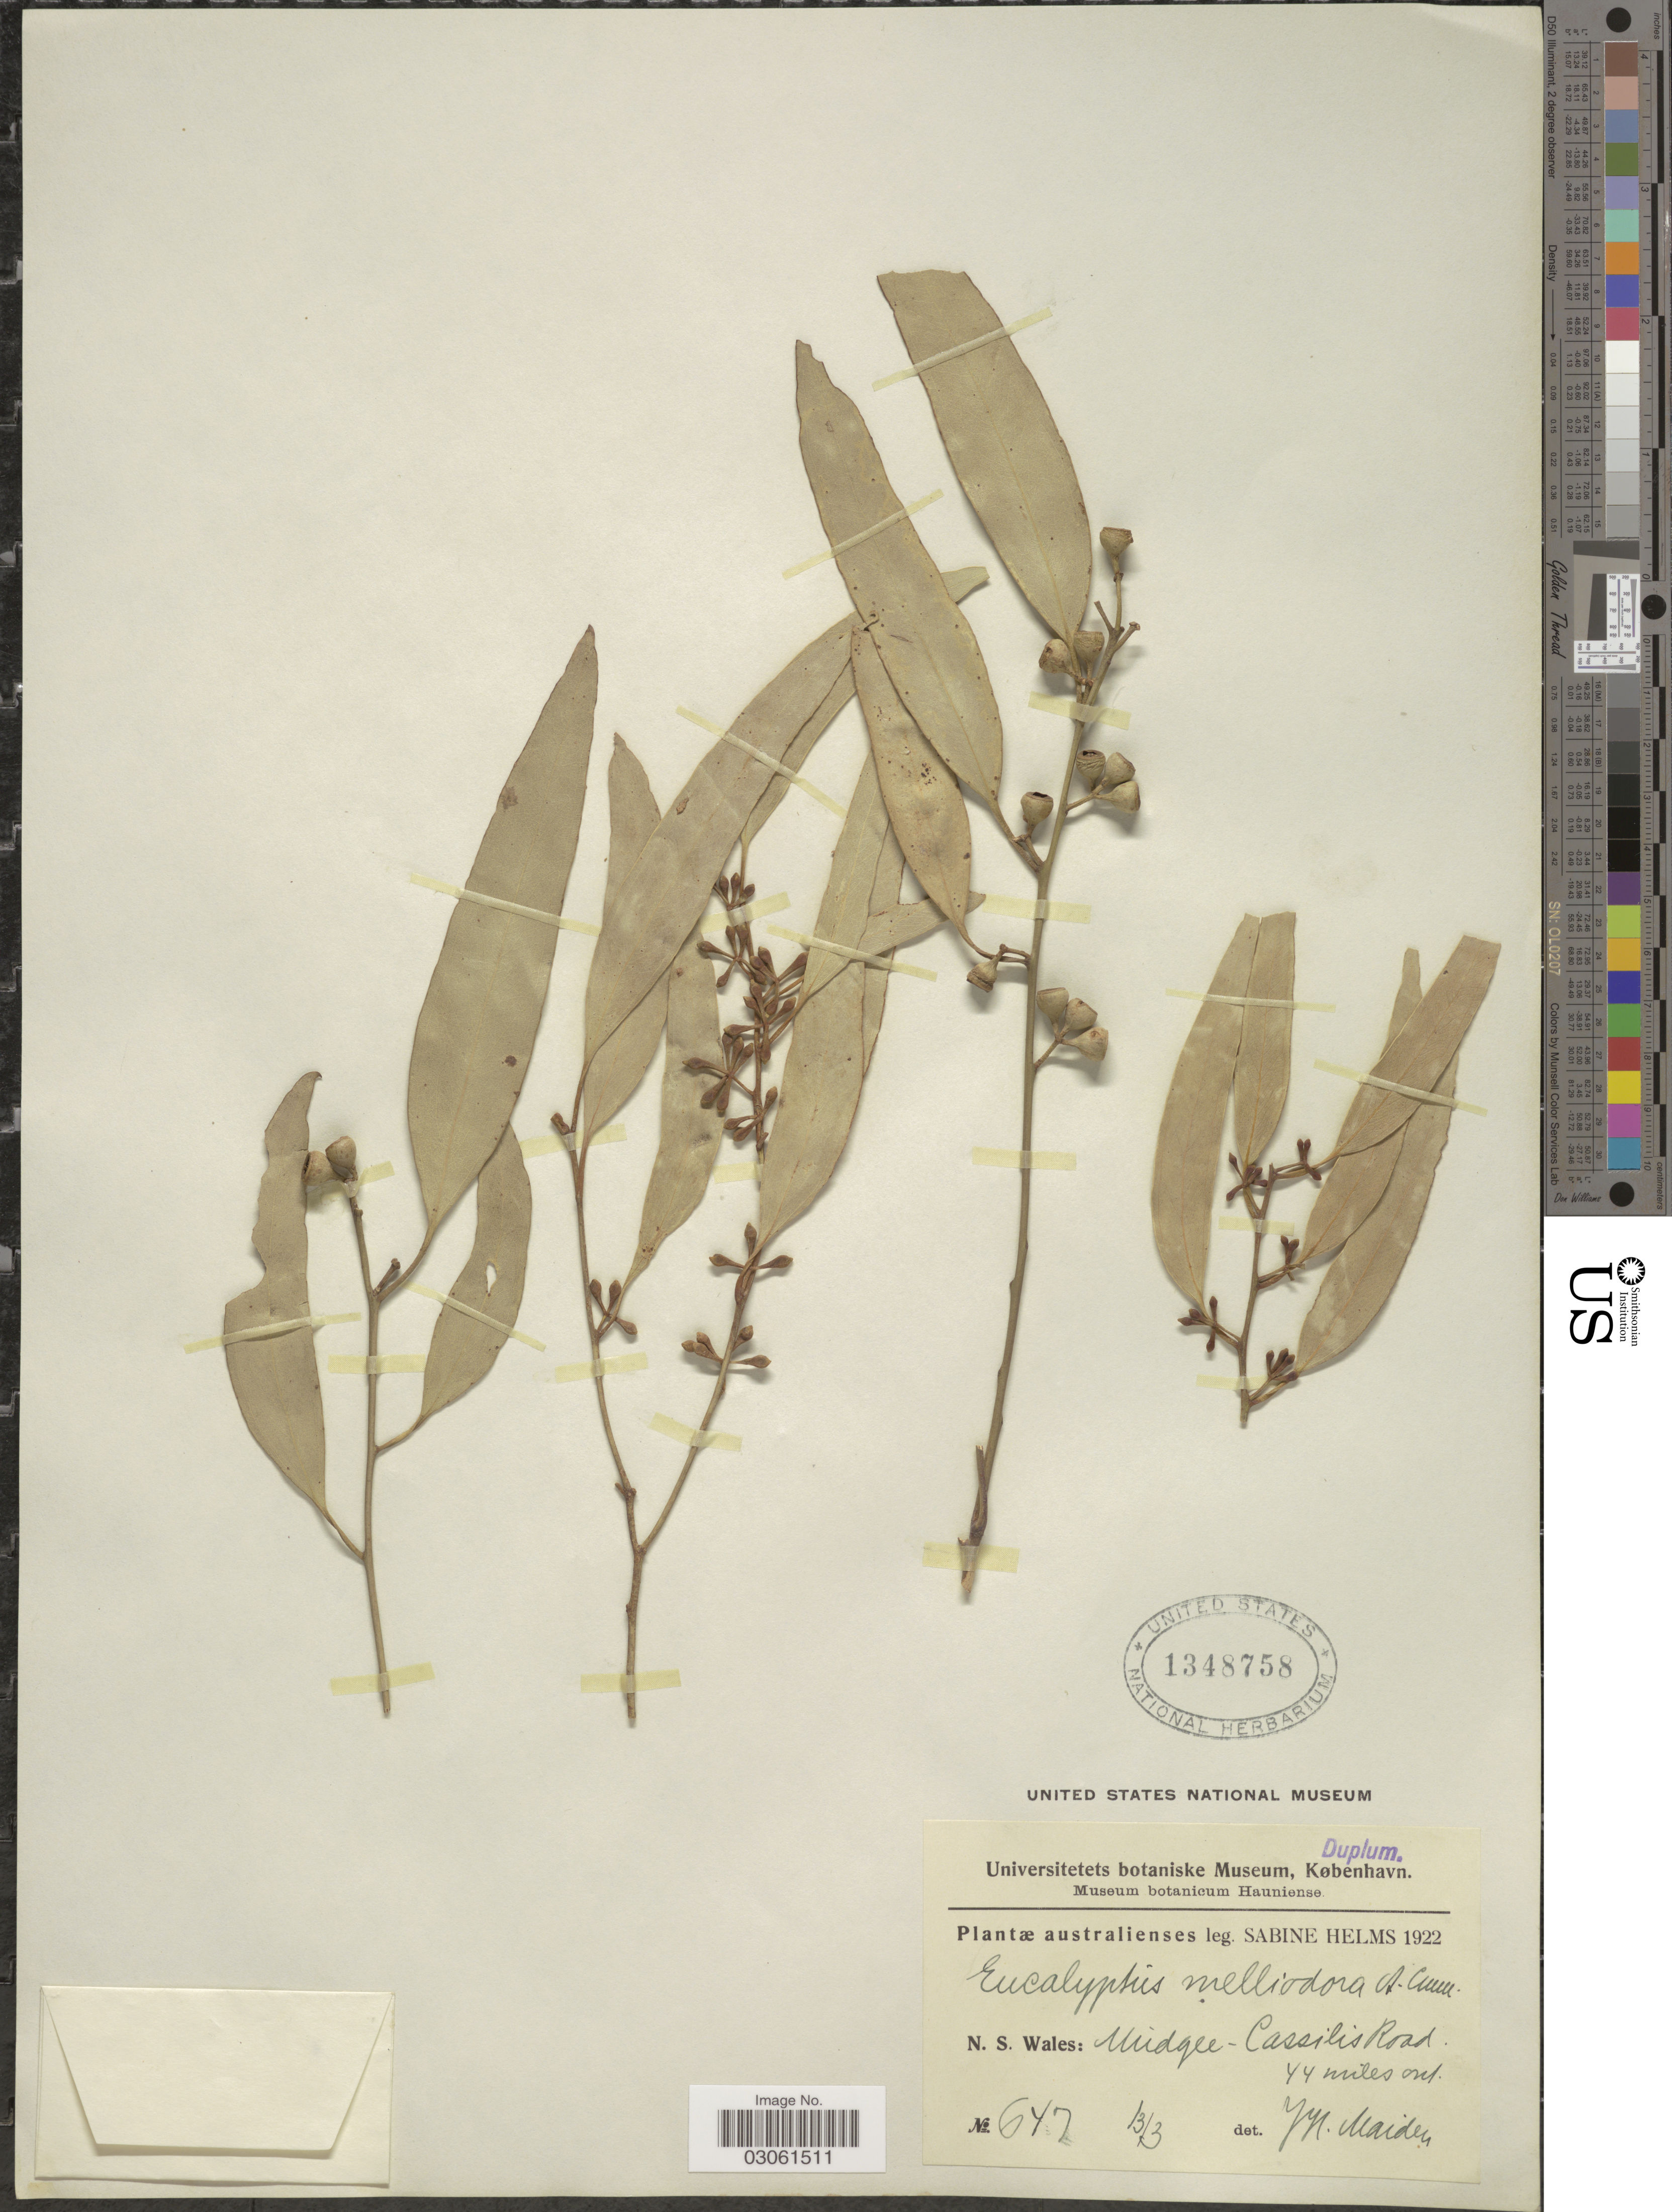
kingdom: Plantae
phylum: Tracheophyta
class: Magnoliopsida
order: Myrtales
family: Myrtaceae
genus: Eucalyptus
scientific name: Eucalyptus melliodora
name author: A. Cunn. ex S. Schauer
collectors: S. Helms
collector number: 647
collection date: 1922-03-13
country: Australia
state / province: New South Wales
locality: Australienses. N. S. Wales: Mudgee - Cassilis Road 44 miles out.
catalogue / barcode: US 1348758